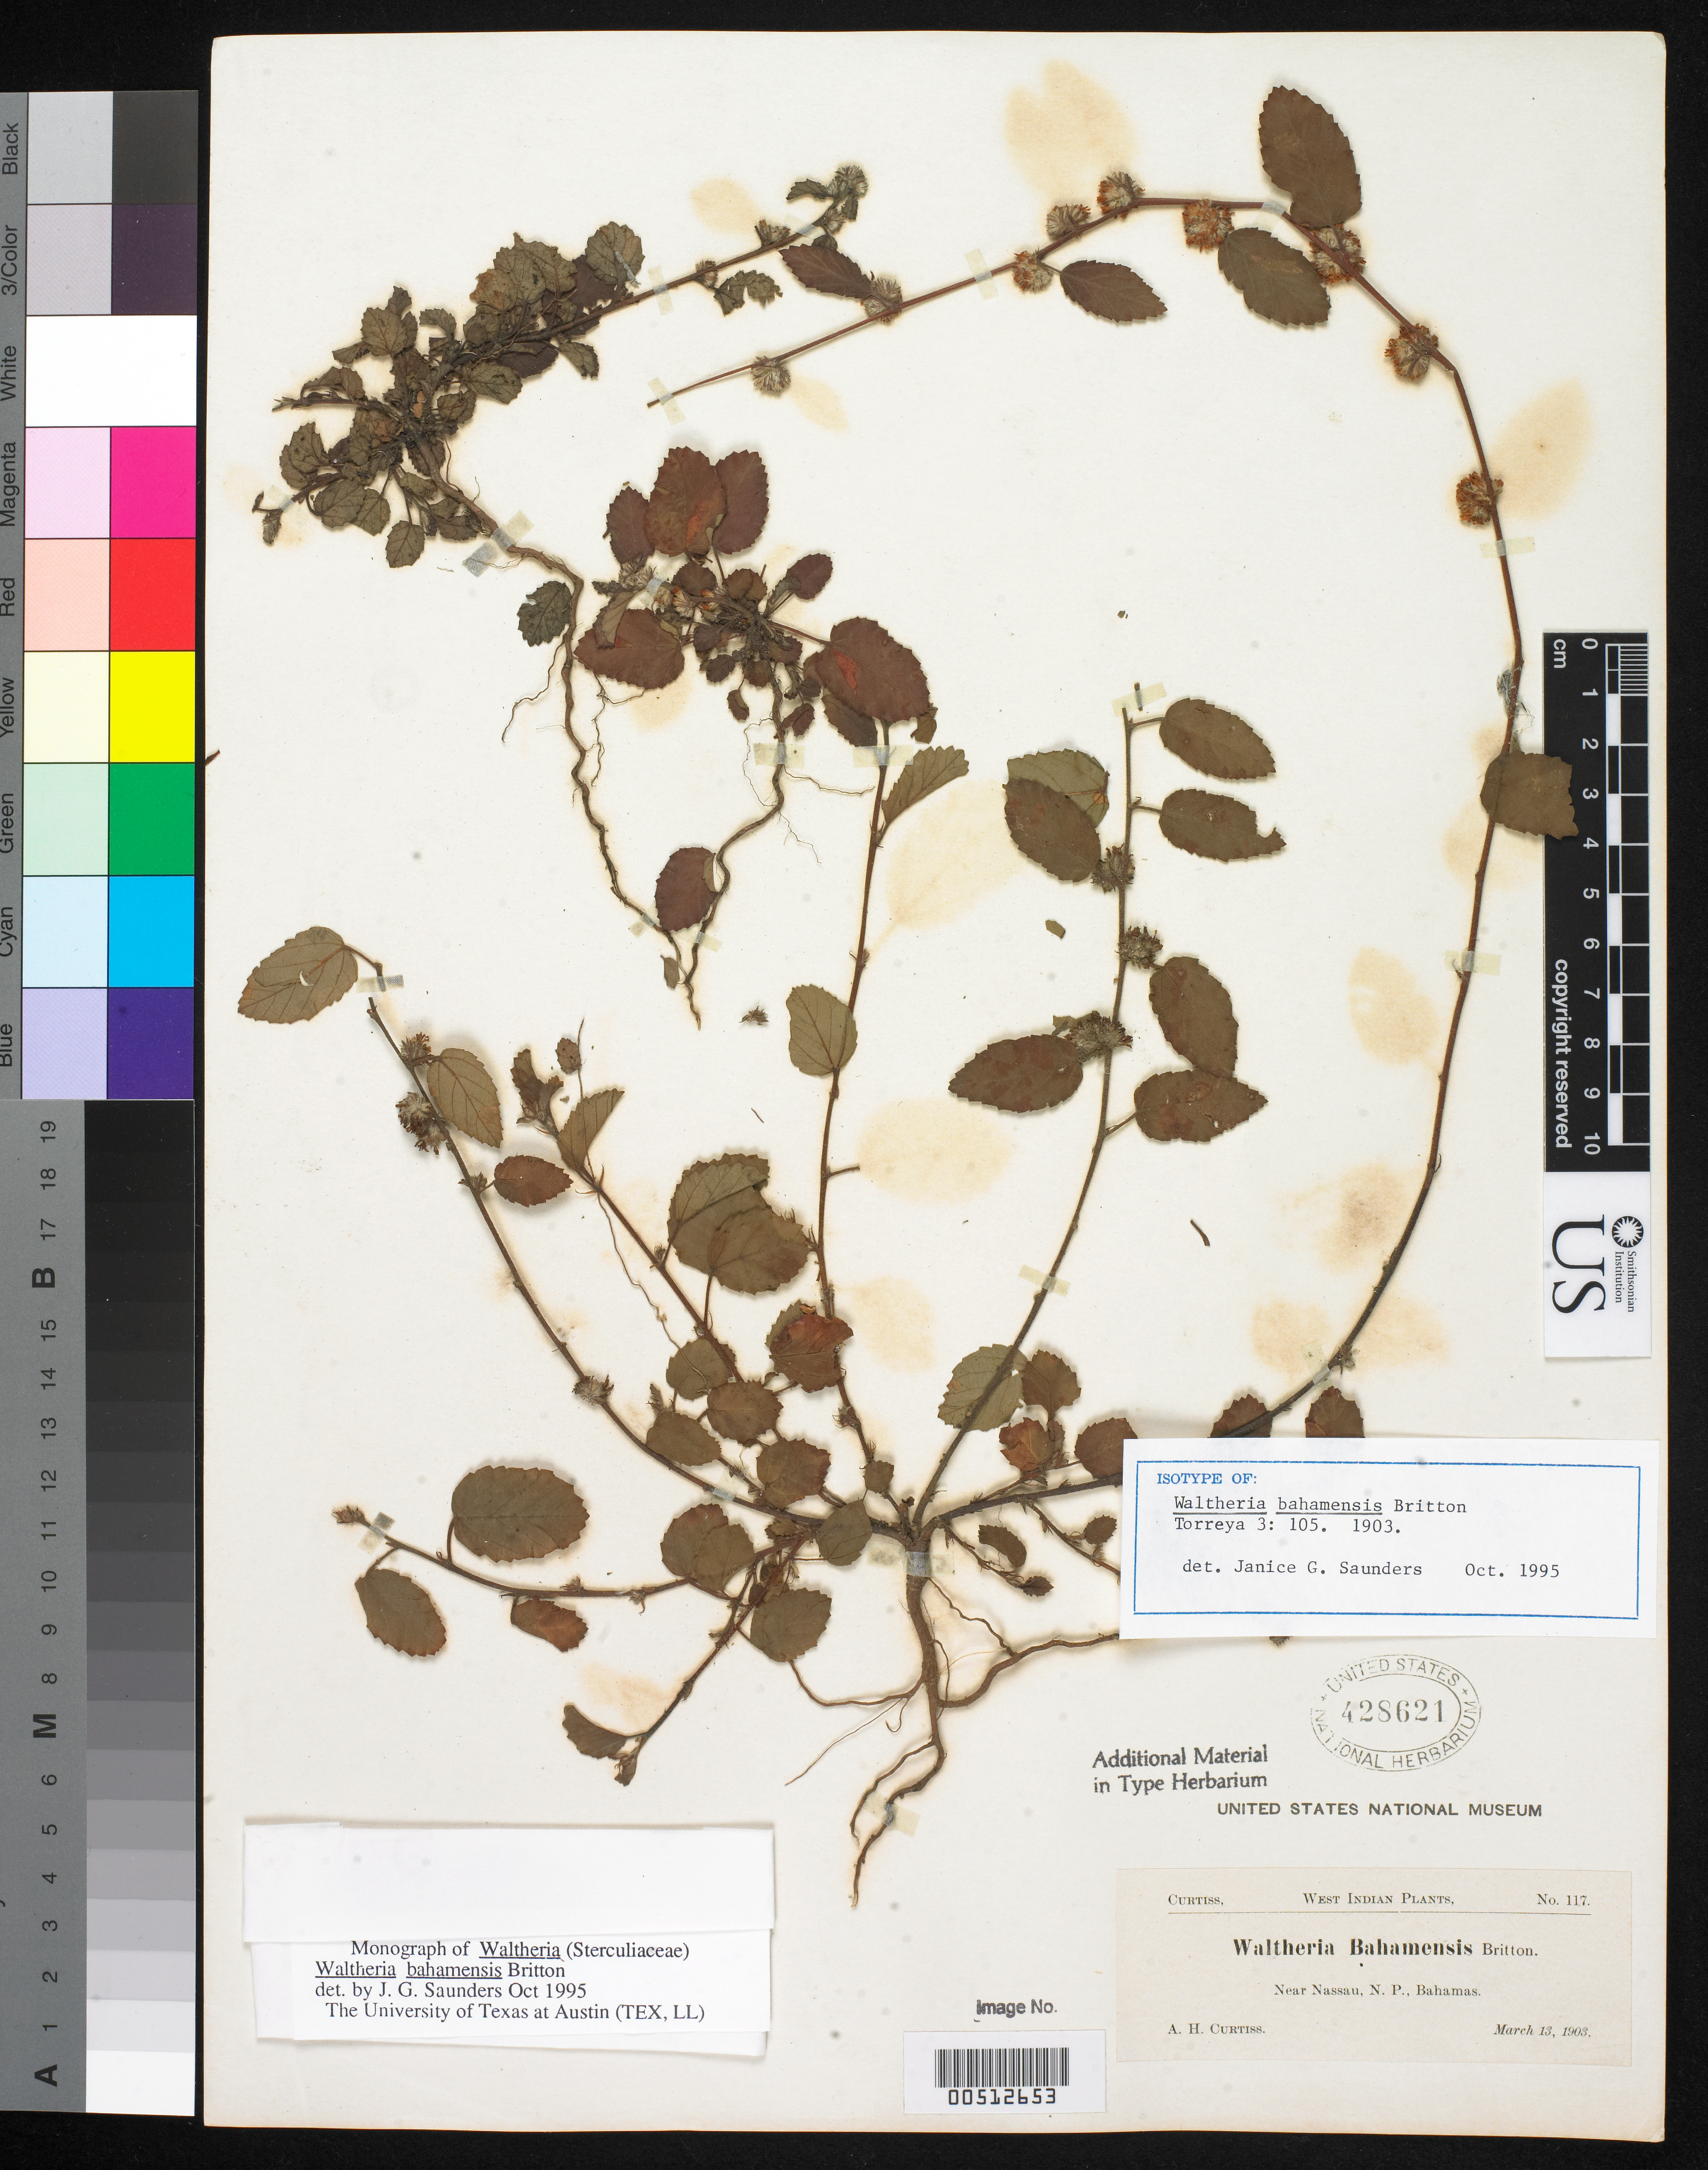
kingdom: Plantae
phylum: Tracheophyta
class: Magnoliopsida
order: Malvales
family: Malvaceae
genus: Waltheria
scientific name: Waltheria bahamensis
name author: Britton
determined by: Saunders, J. G.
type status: Isotype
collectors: A. H. Curtiss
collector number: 117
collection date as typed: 13 Mar 1903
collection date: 1903-03-13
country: Bahamas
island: New Providence Island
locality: Near Nassau, N.P., Bahamas.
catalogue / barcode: US 428621